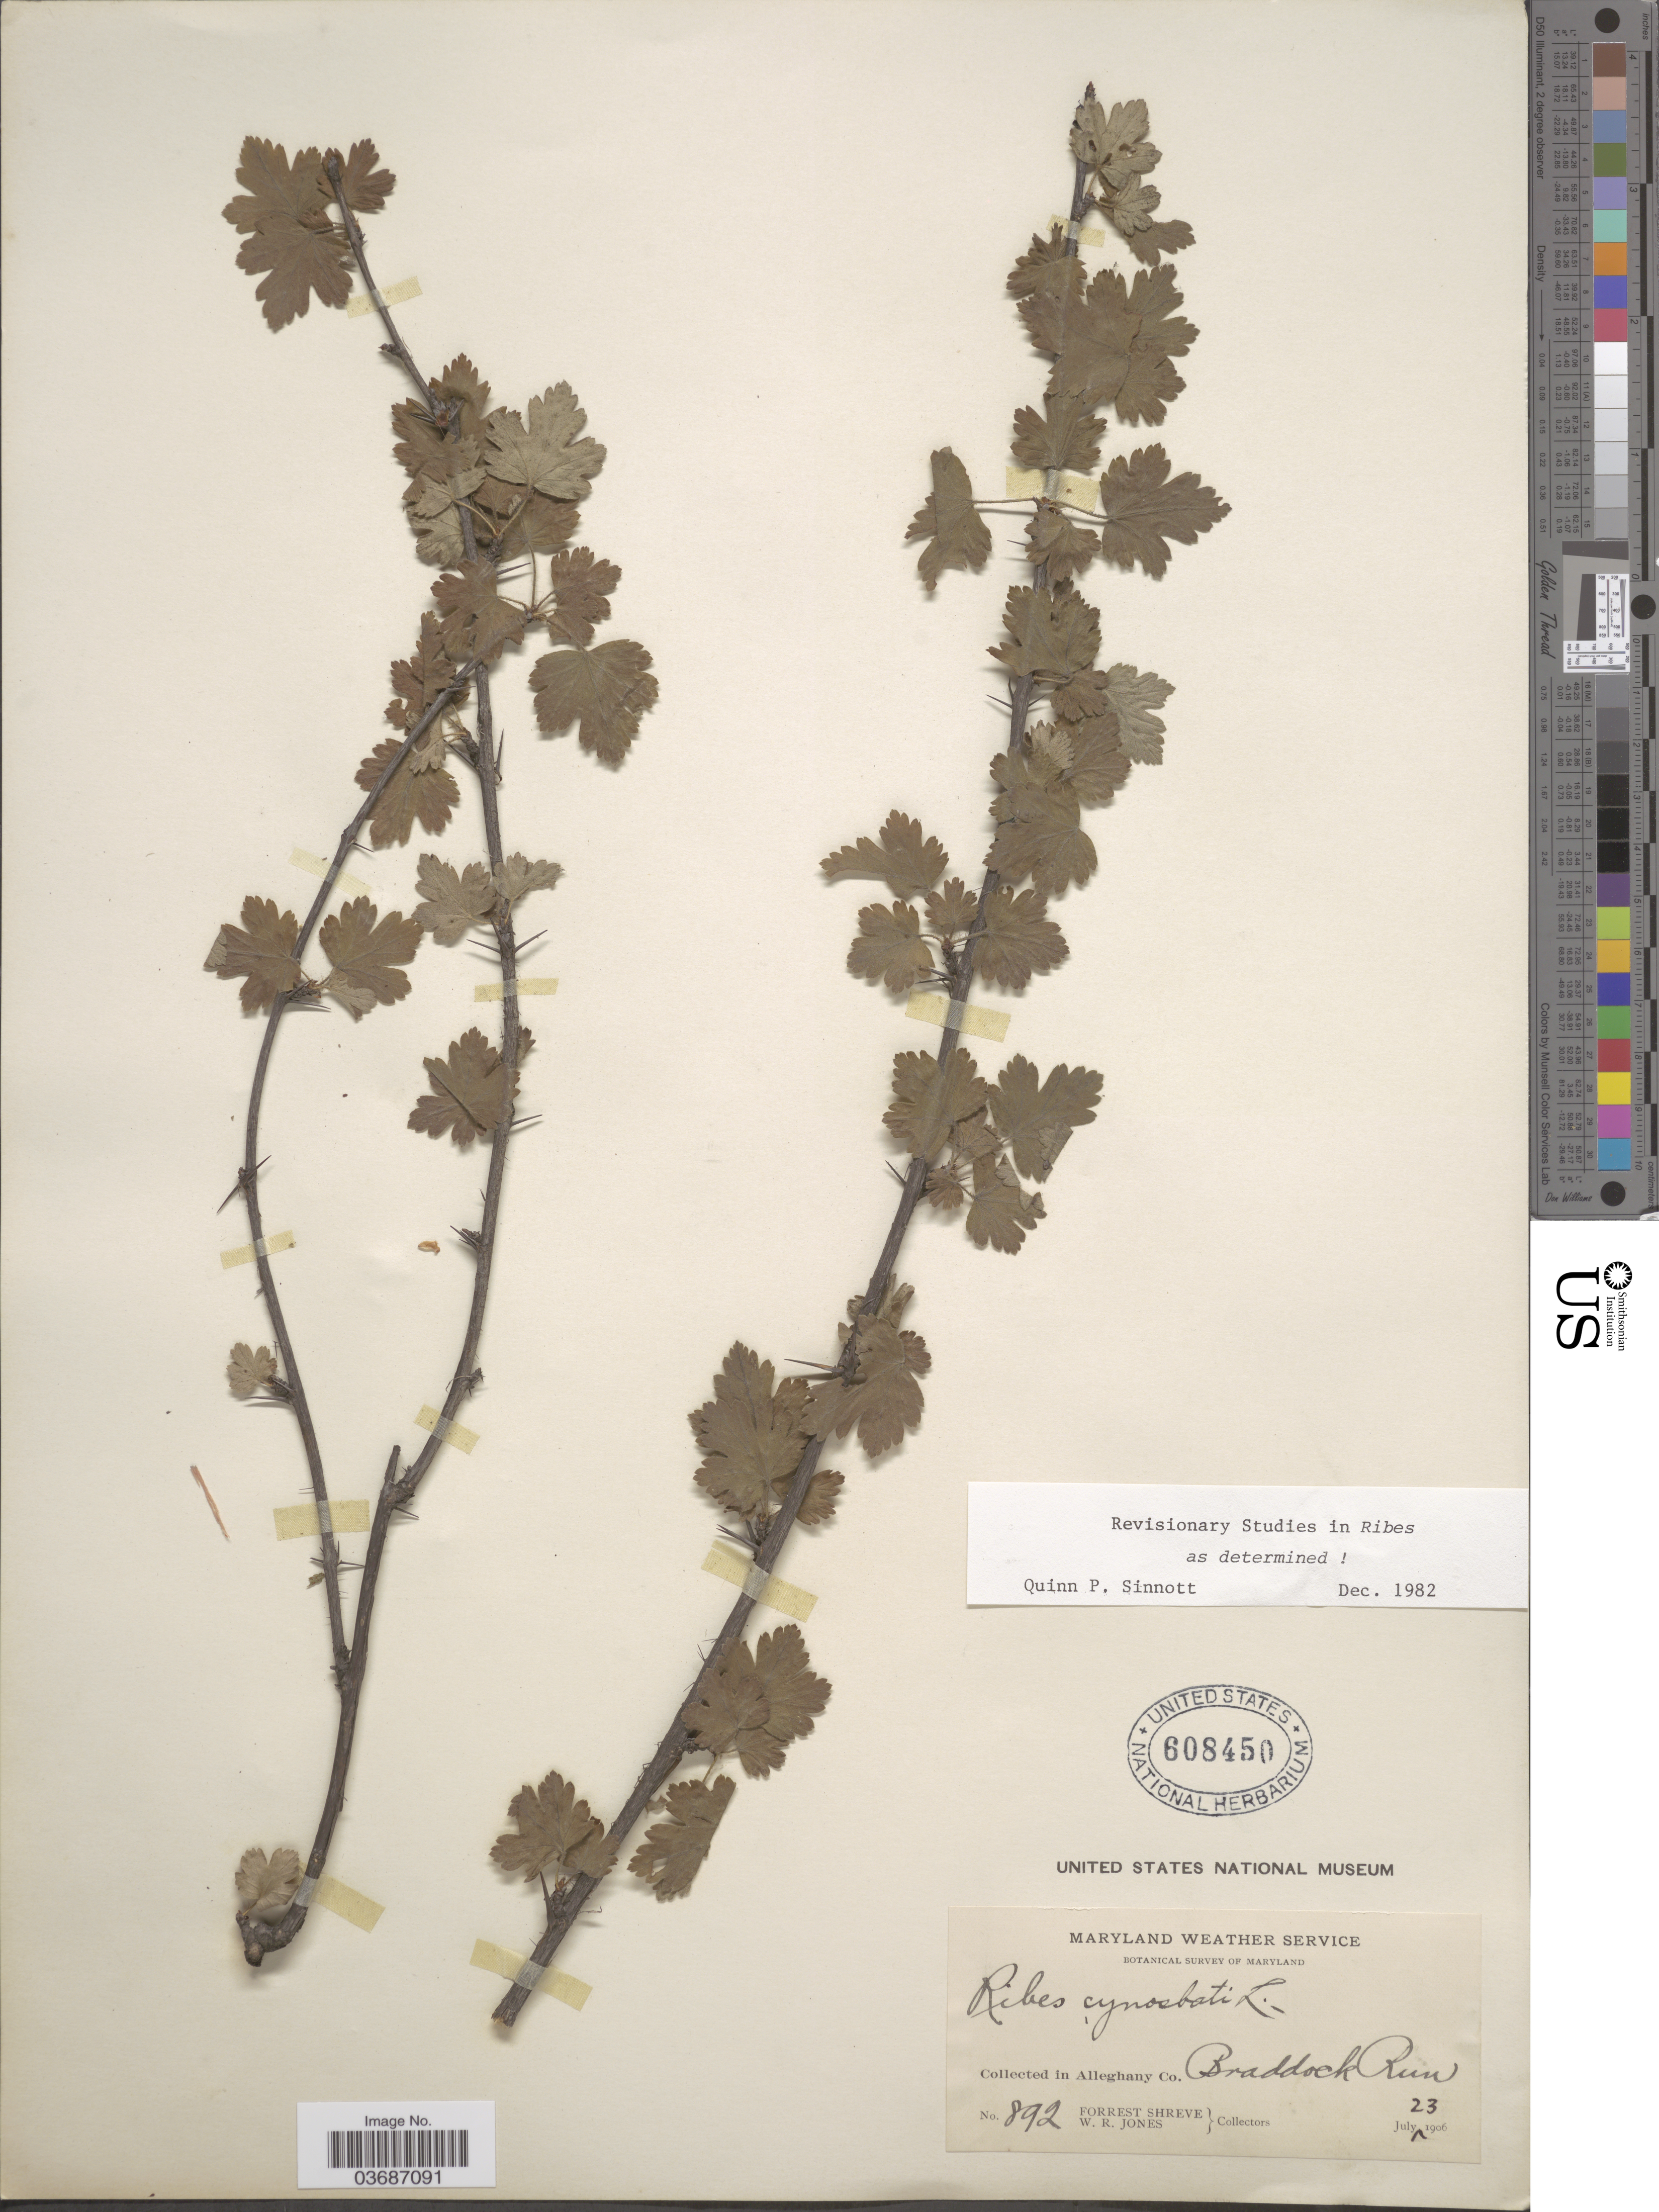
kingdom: Plantae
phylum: Tracheophyta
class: Magnoliopsida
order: Saxifragales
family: Grossulariaceae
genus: Ribes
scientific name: Ribes cynosbati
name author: L.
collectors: F. Shreve & W. R. Jones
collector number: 892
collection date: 1906-07-23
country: United States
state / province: Maryland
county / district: Allegany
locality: Botanical Survey of Maryland. In Allegheny Co. Braddock Run.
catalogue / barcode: US 608450